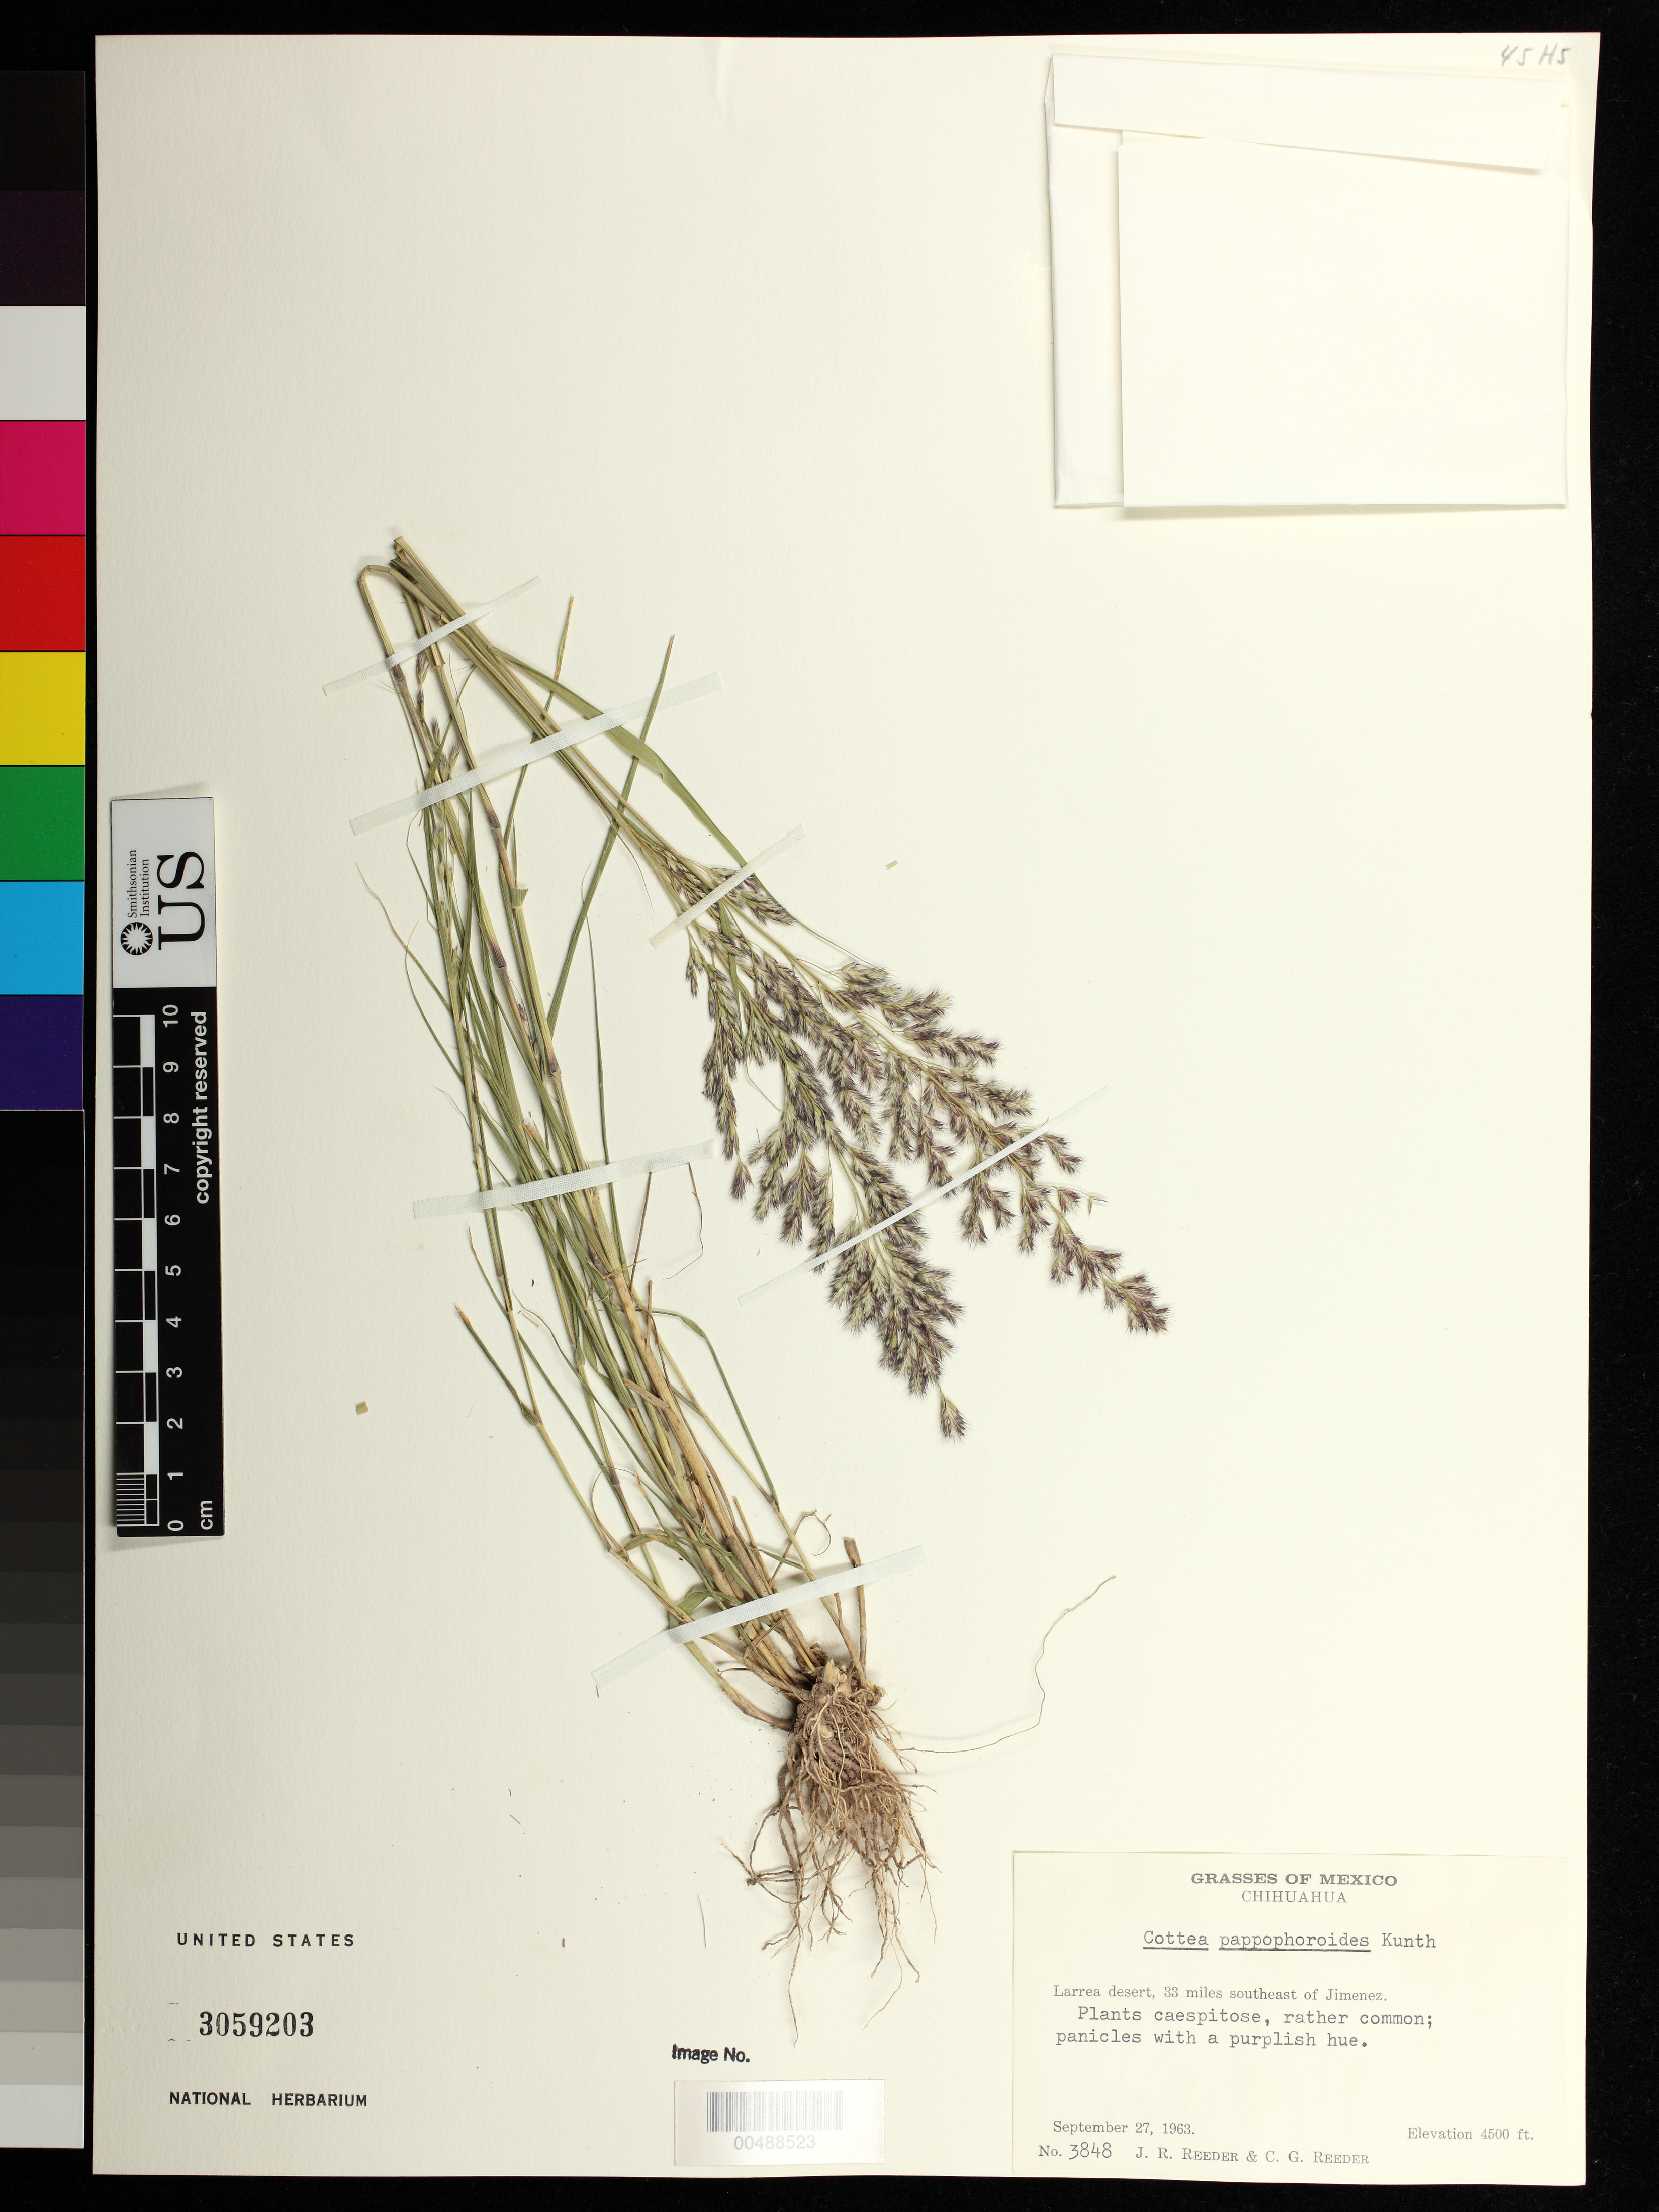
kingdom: Plantae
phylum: Tracheophyta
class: Liliopsida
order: Poales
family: Poaceae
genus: Cottea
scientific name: Cottea pappophoroides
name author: Kunth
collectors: J. R. Reeder & C. G. Reeder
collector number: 3848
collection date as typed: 27 Sep 1963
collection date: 1963-09-27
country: Mexico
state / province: Chihuahua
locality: Larrea desert, 33 mi SE of Jimenez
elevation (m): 1372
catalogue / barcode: US 3059203